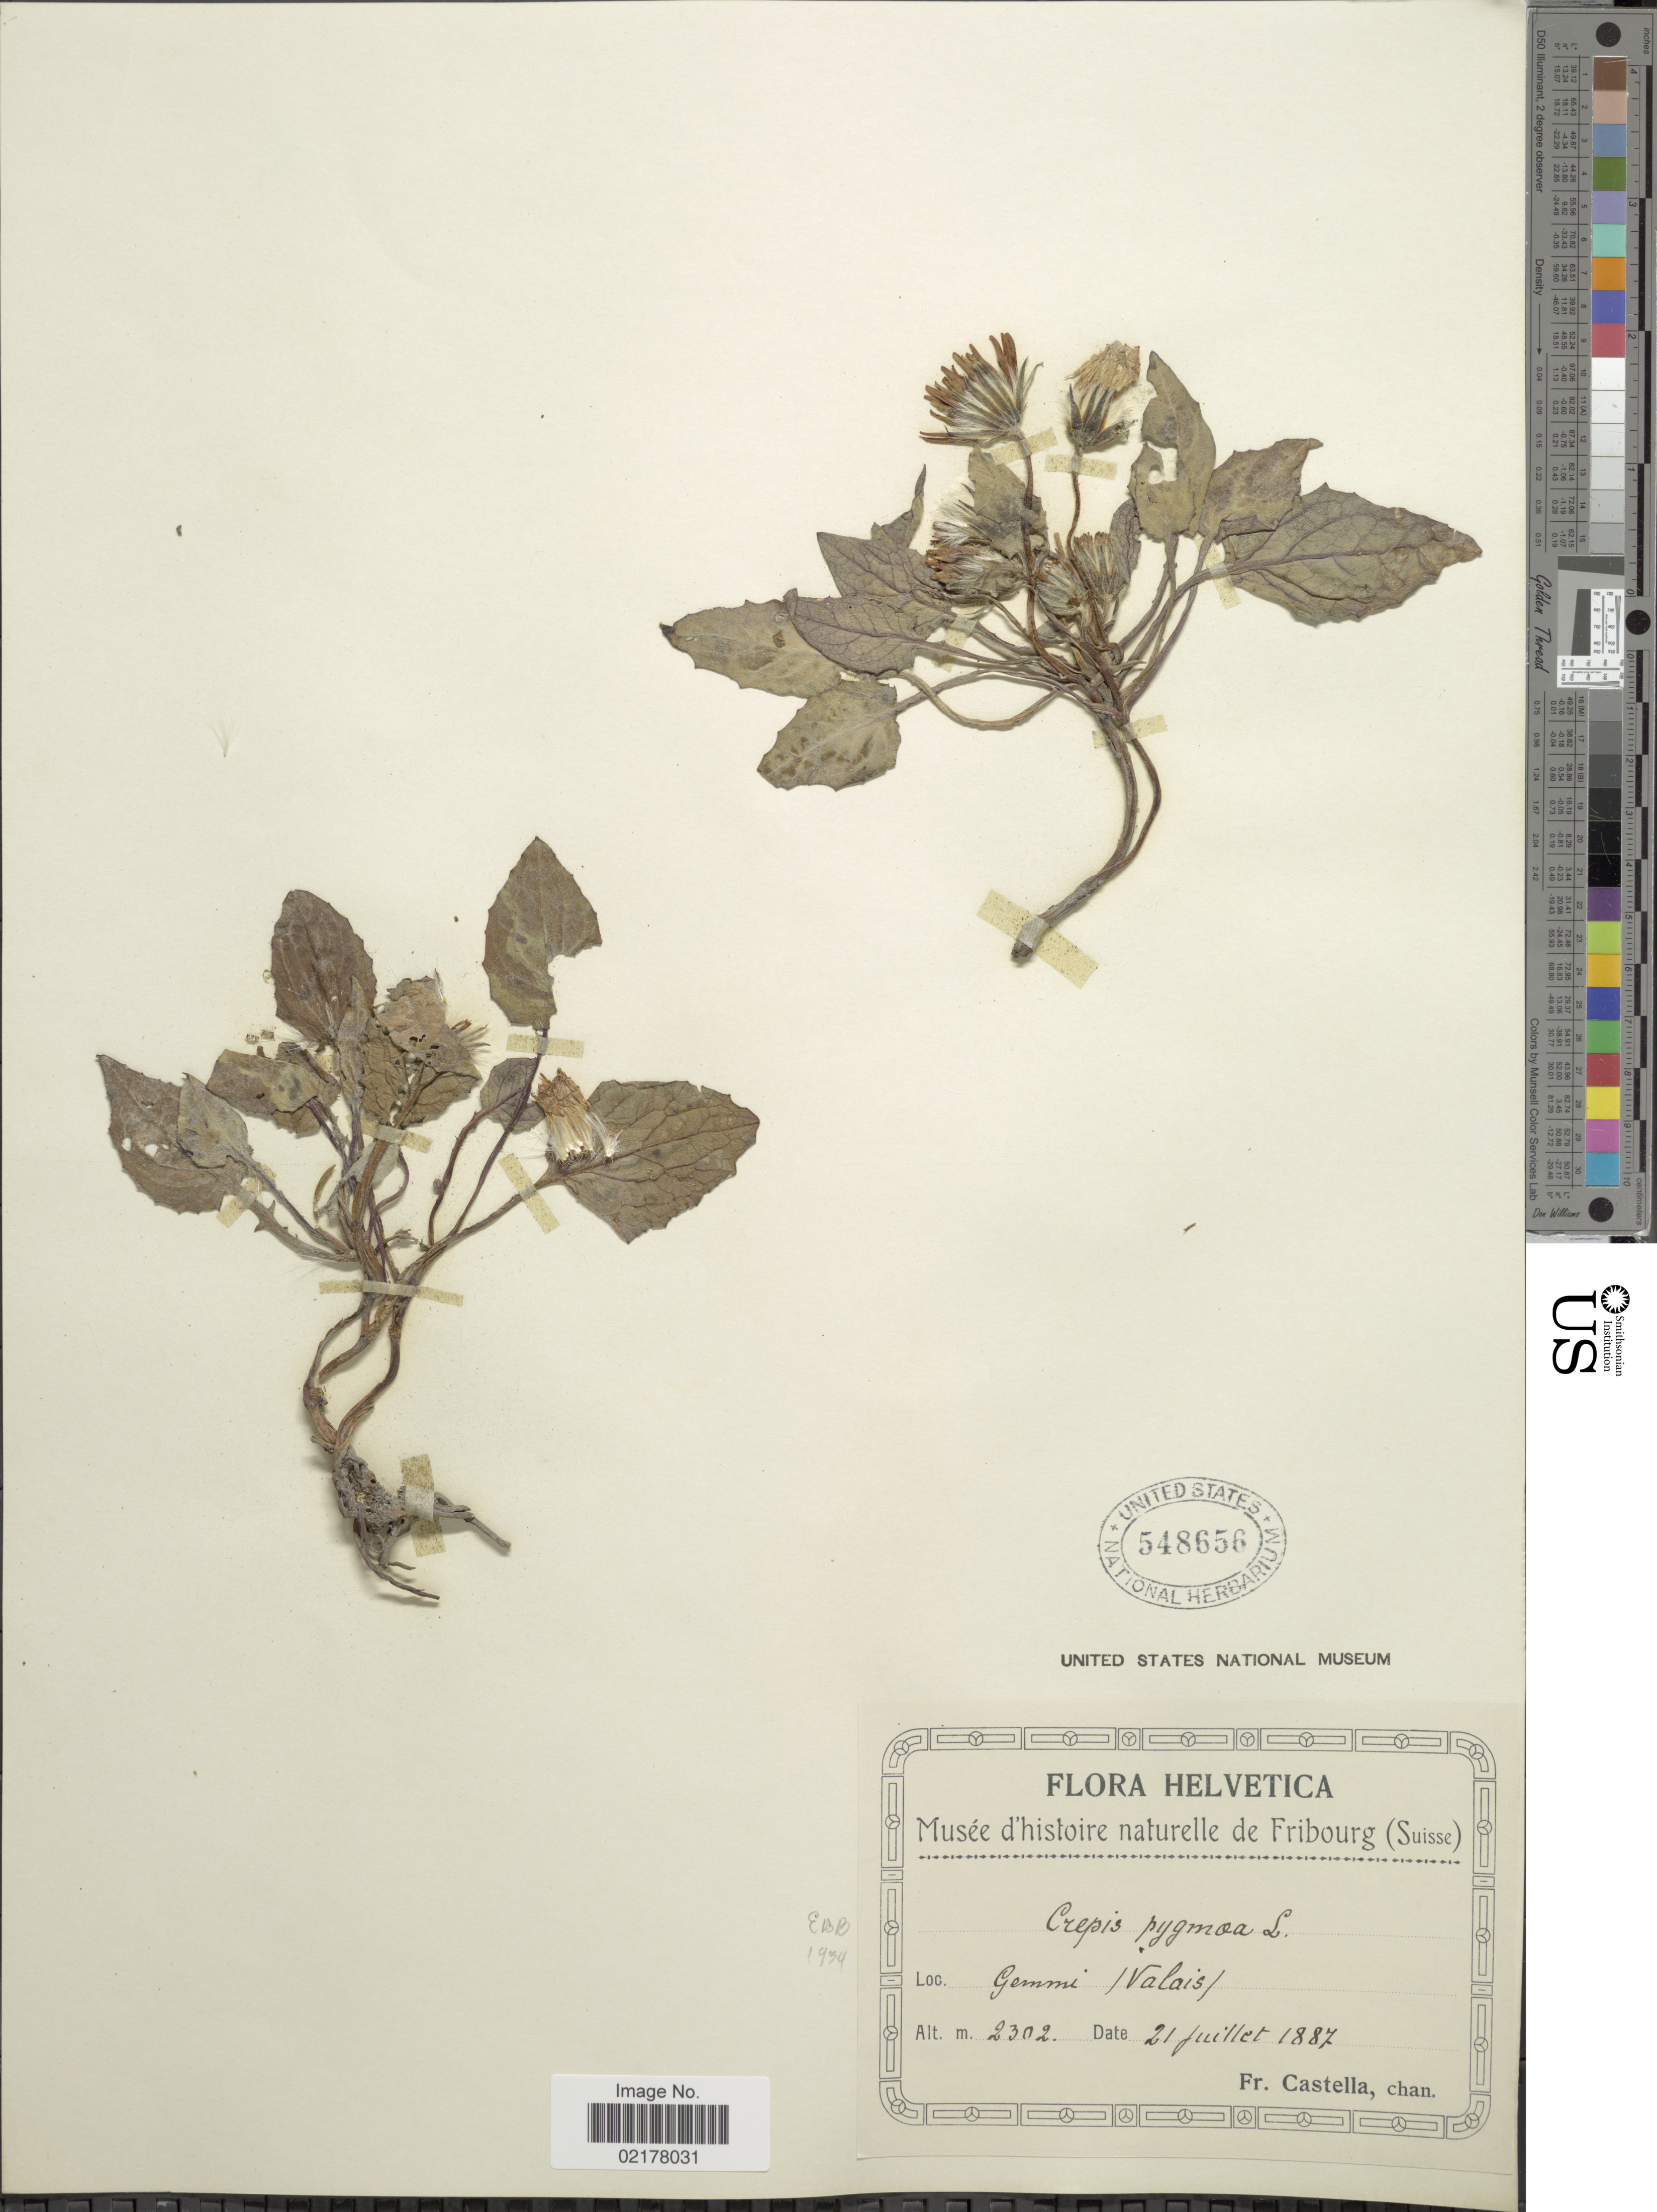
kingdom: Plantae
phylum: Tracheophyta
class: Magnoliopsida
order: Asterales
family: Asteraceae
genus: Crepis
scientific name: Crepis pygmaea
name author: L.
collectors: Fr. Castella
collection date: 1887-07-21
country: Switzerland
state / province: Valais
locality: Gemmi. Helvetica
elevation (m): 2302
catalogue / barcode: US 548656